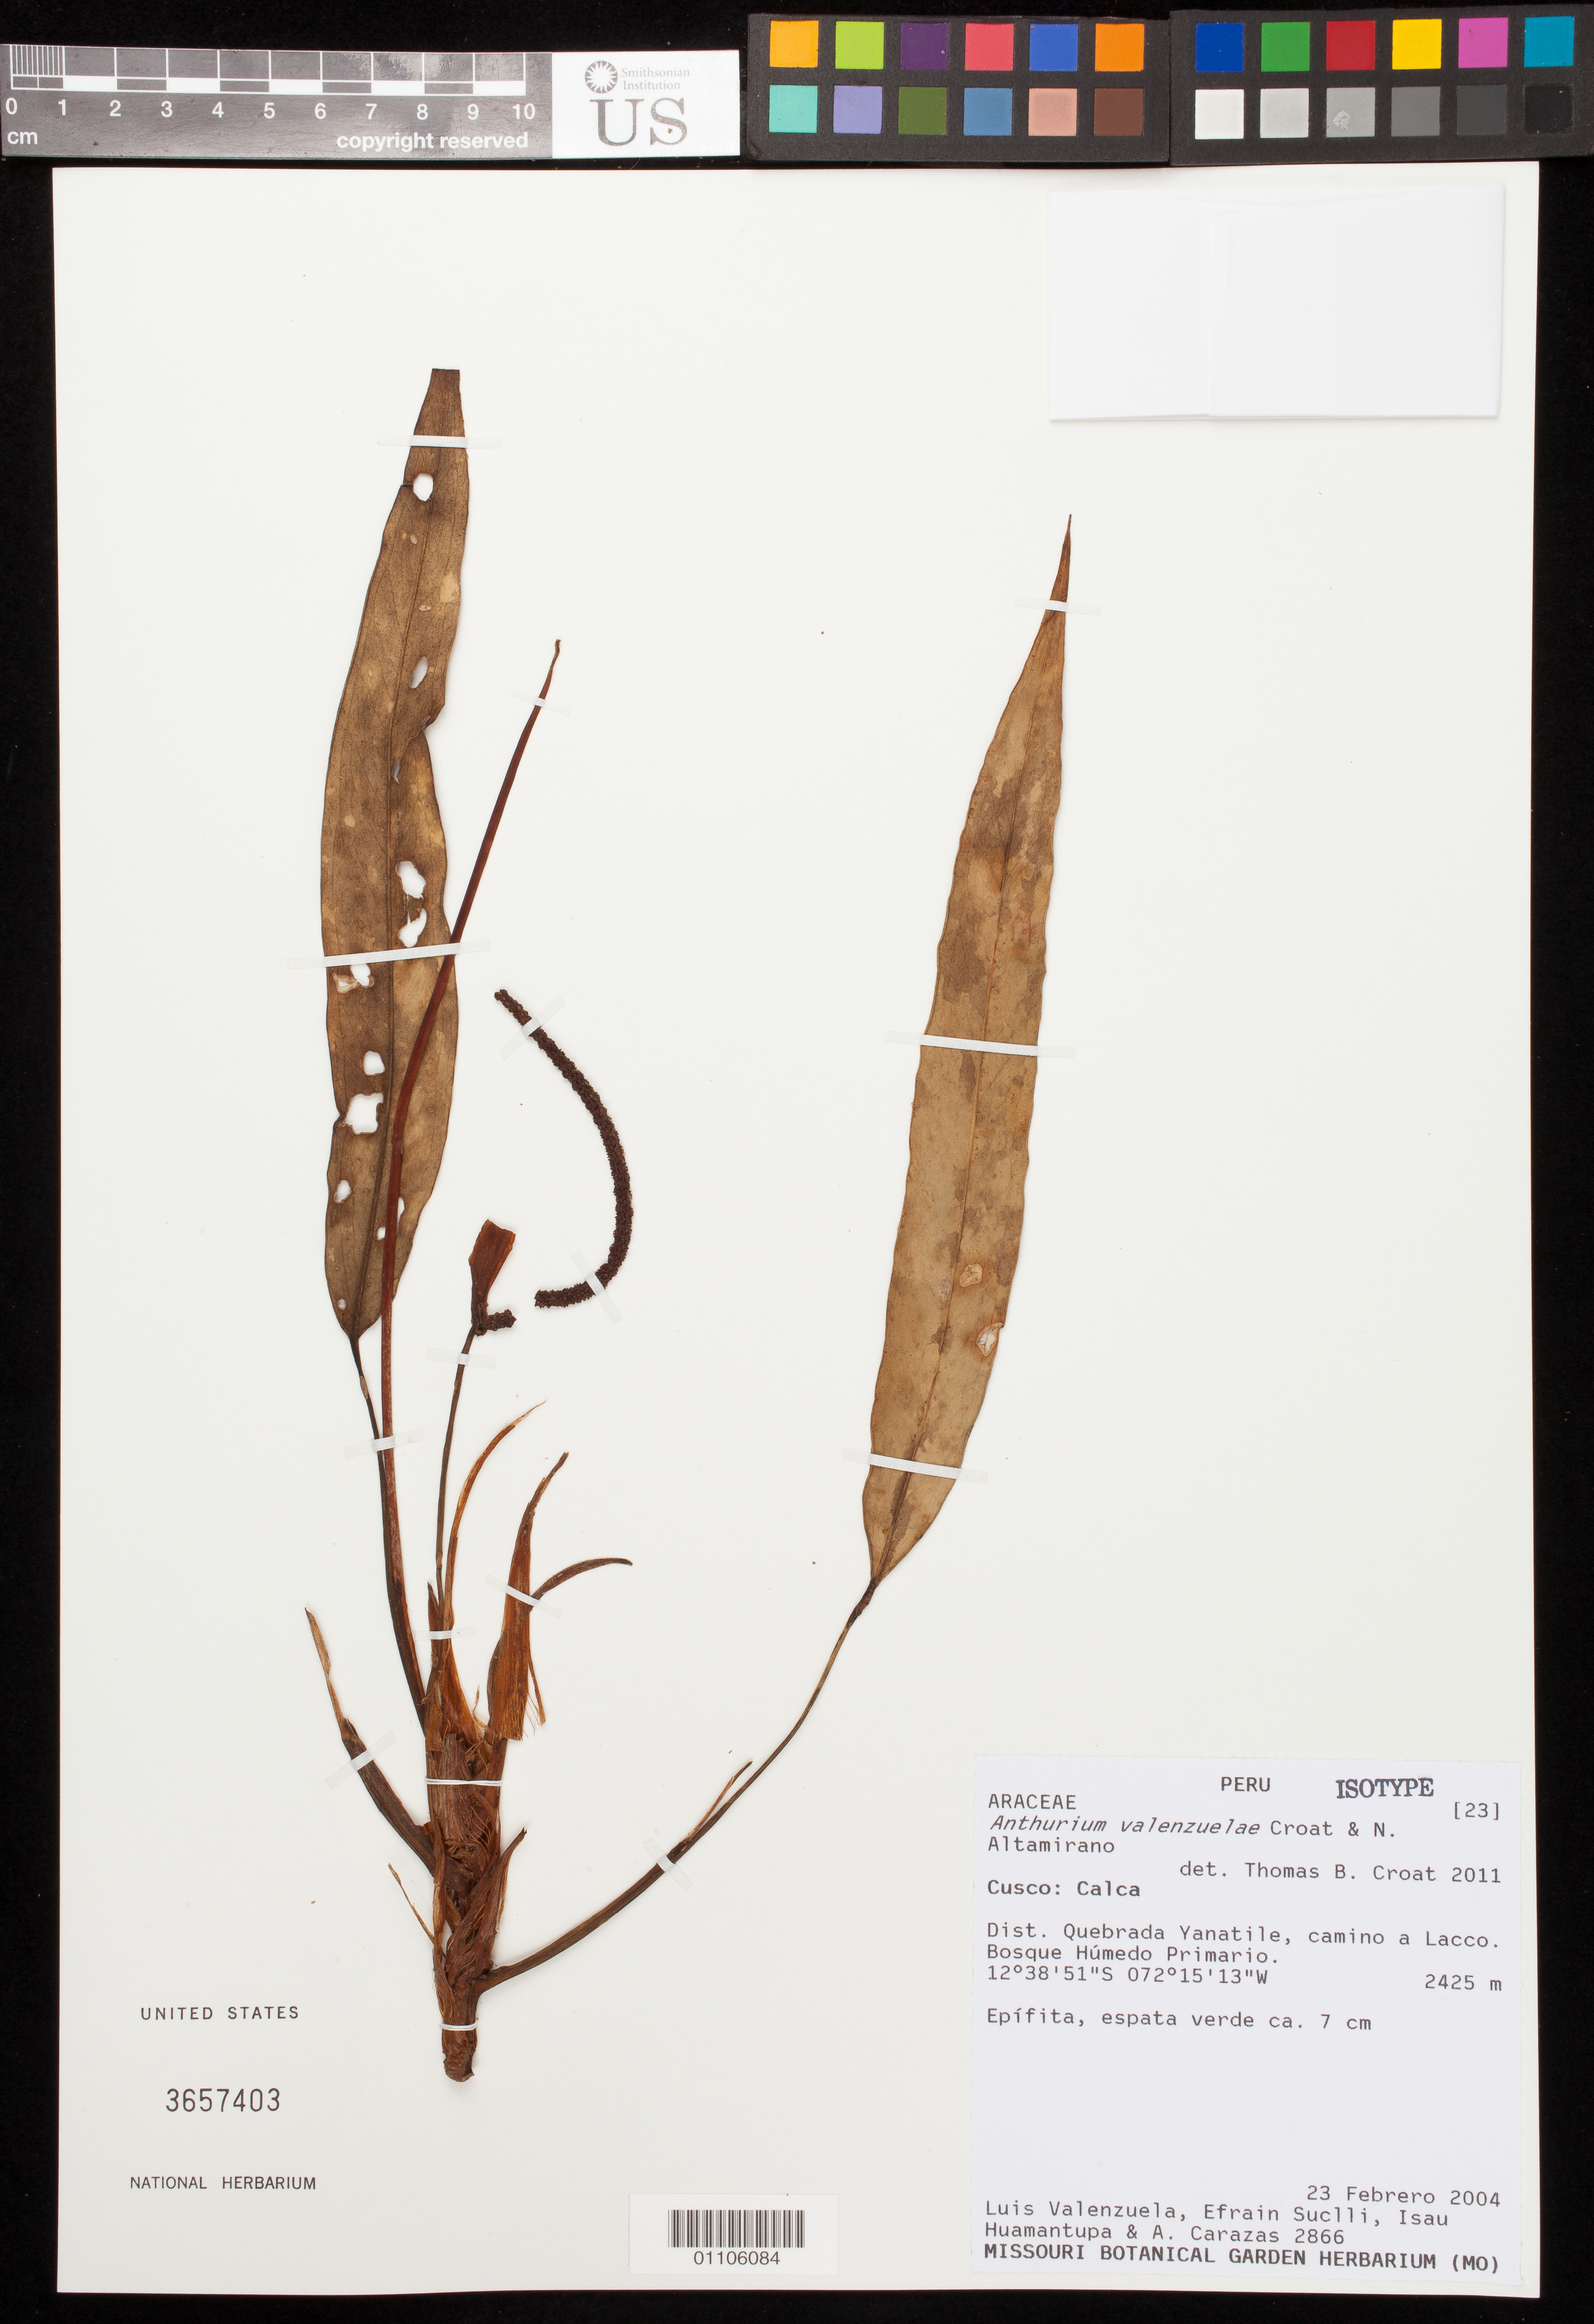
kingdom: Plantae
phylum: Tracheophyta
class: Liliopsida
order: Alismatales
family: Araceae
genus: Anthurium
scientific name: Anthurium valenzuelae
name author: Croat & N. Altam.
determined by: Croat, Thomas B., Missouri Botanical Garden (MO)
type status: Isotype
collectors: L. Valenzuela, E. Suclli, I. Huamantupa & A. Carazas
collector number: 2866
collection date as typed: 23 Feb 2004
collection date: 2004-02-23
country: Peru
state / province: Cusco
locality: Cusco: Calca. Dist. Quebrada Yanatile, camino a Lacco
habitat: Bosque humedo primario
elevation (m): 2425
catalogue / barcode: US 3657403